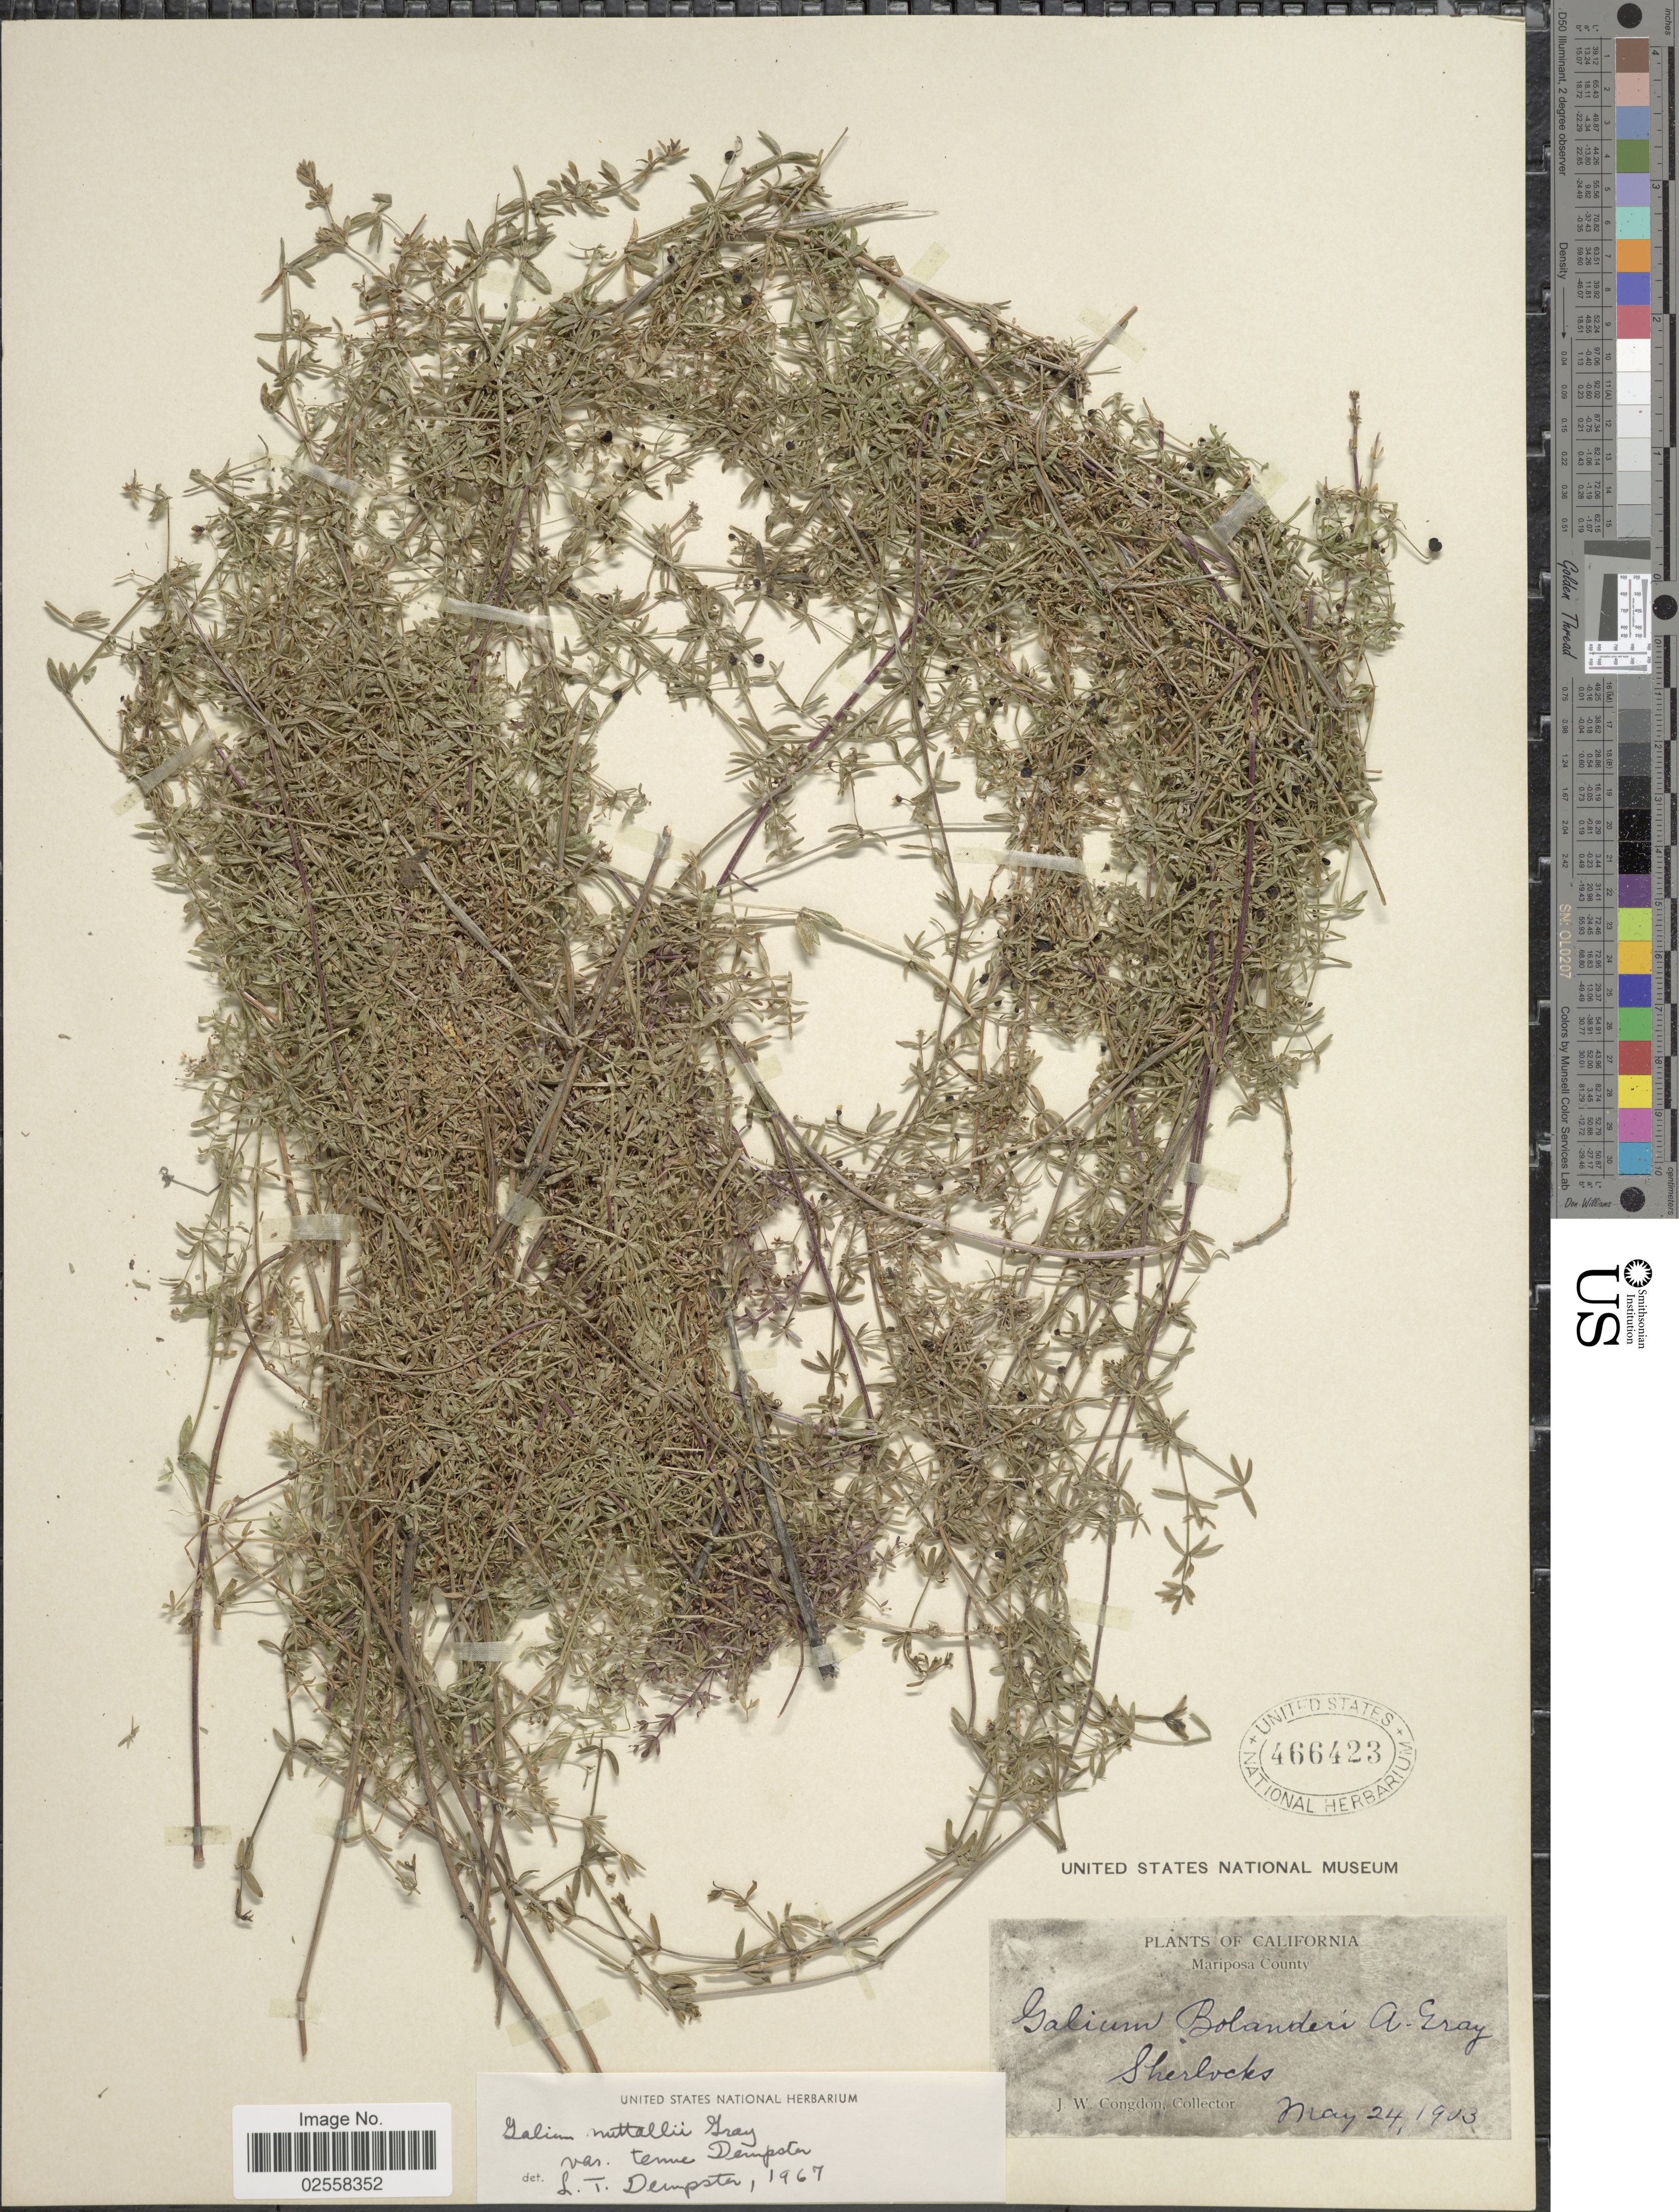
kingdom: Plantae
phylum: Tracheophyta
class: Magnoliopsida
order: Gentianales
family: Rubiaceae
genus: Galium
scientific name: Galium nuttallii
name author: A. Gray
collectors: J. W. Congdon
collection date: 1903-05-24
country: United States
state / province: California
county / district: Mariposa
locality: Mariposa County, Sherlocks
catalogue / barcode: US 466423